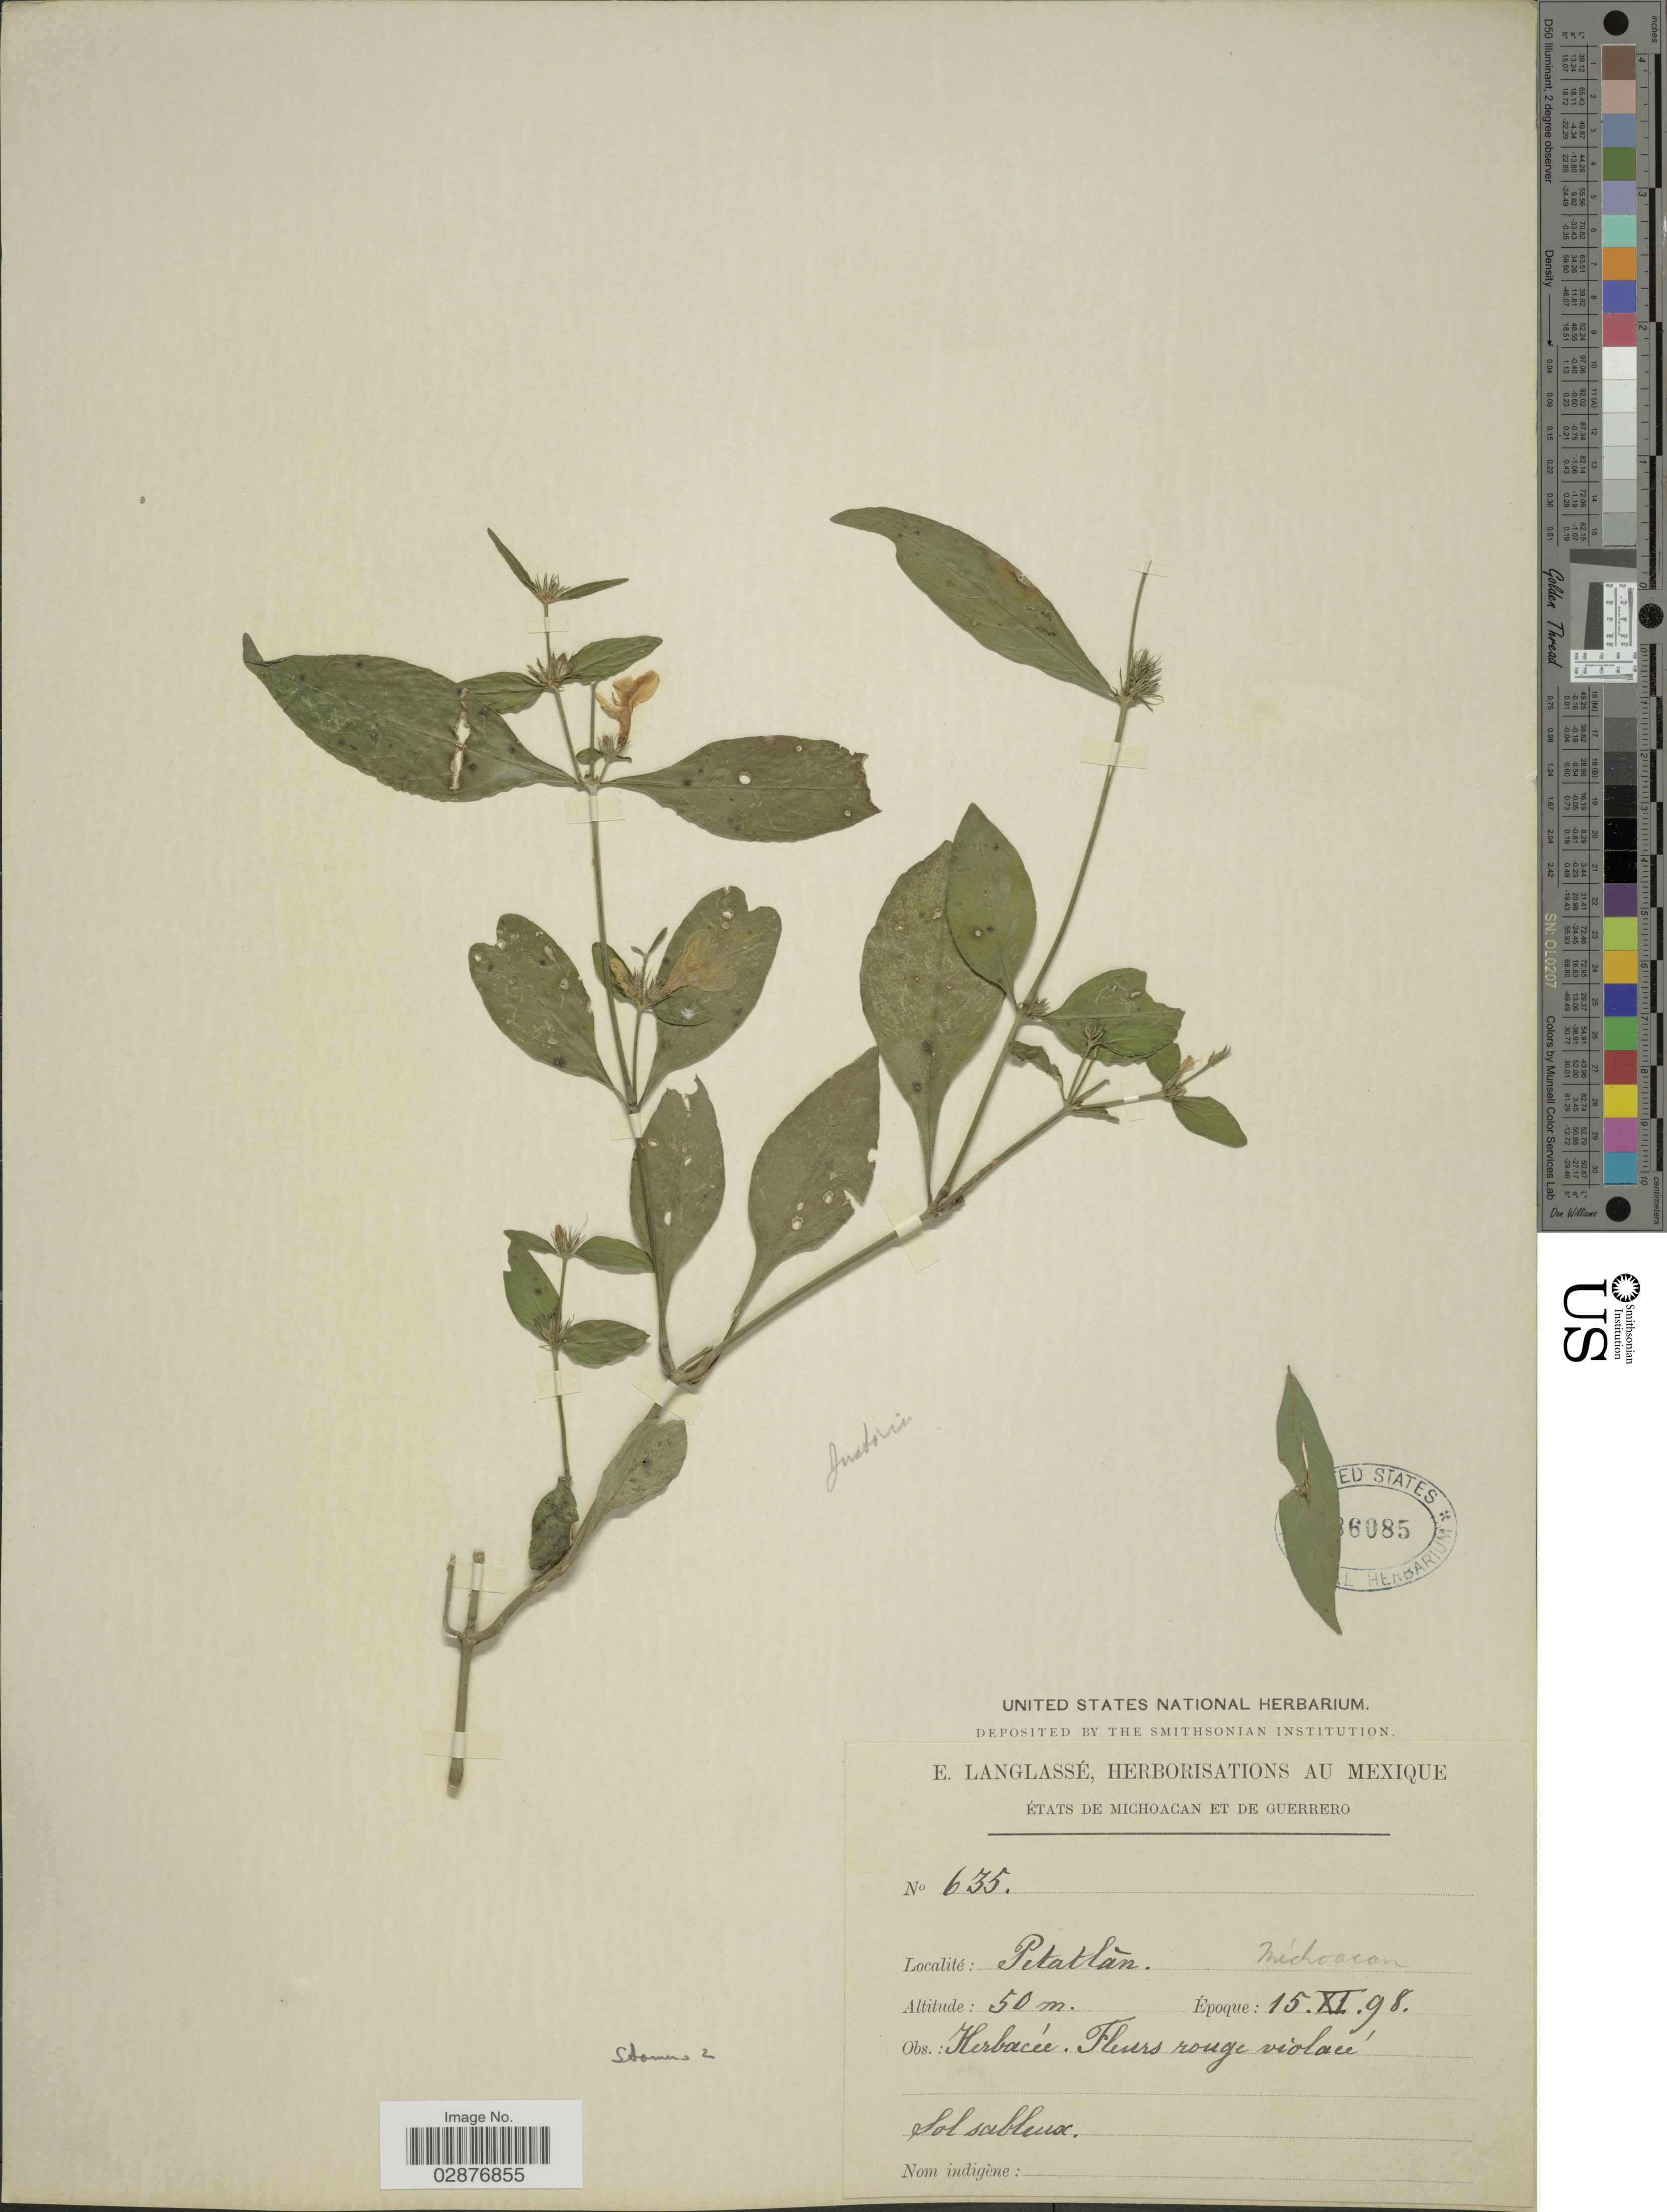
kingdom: Plantae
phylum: Tracheophyta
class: Magnoliopsida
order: Lamiales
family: Acanthaceae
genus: Justicia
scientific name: Justicia periplocifolia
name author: Jacq.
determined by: Fisher, Amanda, (LOB), California State University, Long Beach (UNITED STATES)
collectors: E. Langlassé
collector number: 635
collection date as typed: Transcribed d/m/y: 15/11/98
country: Mexico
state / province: Michoacán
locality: Petatlán.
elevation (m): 50